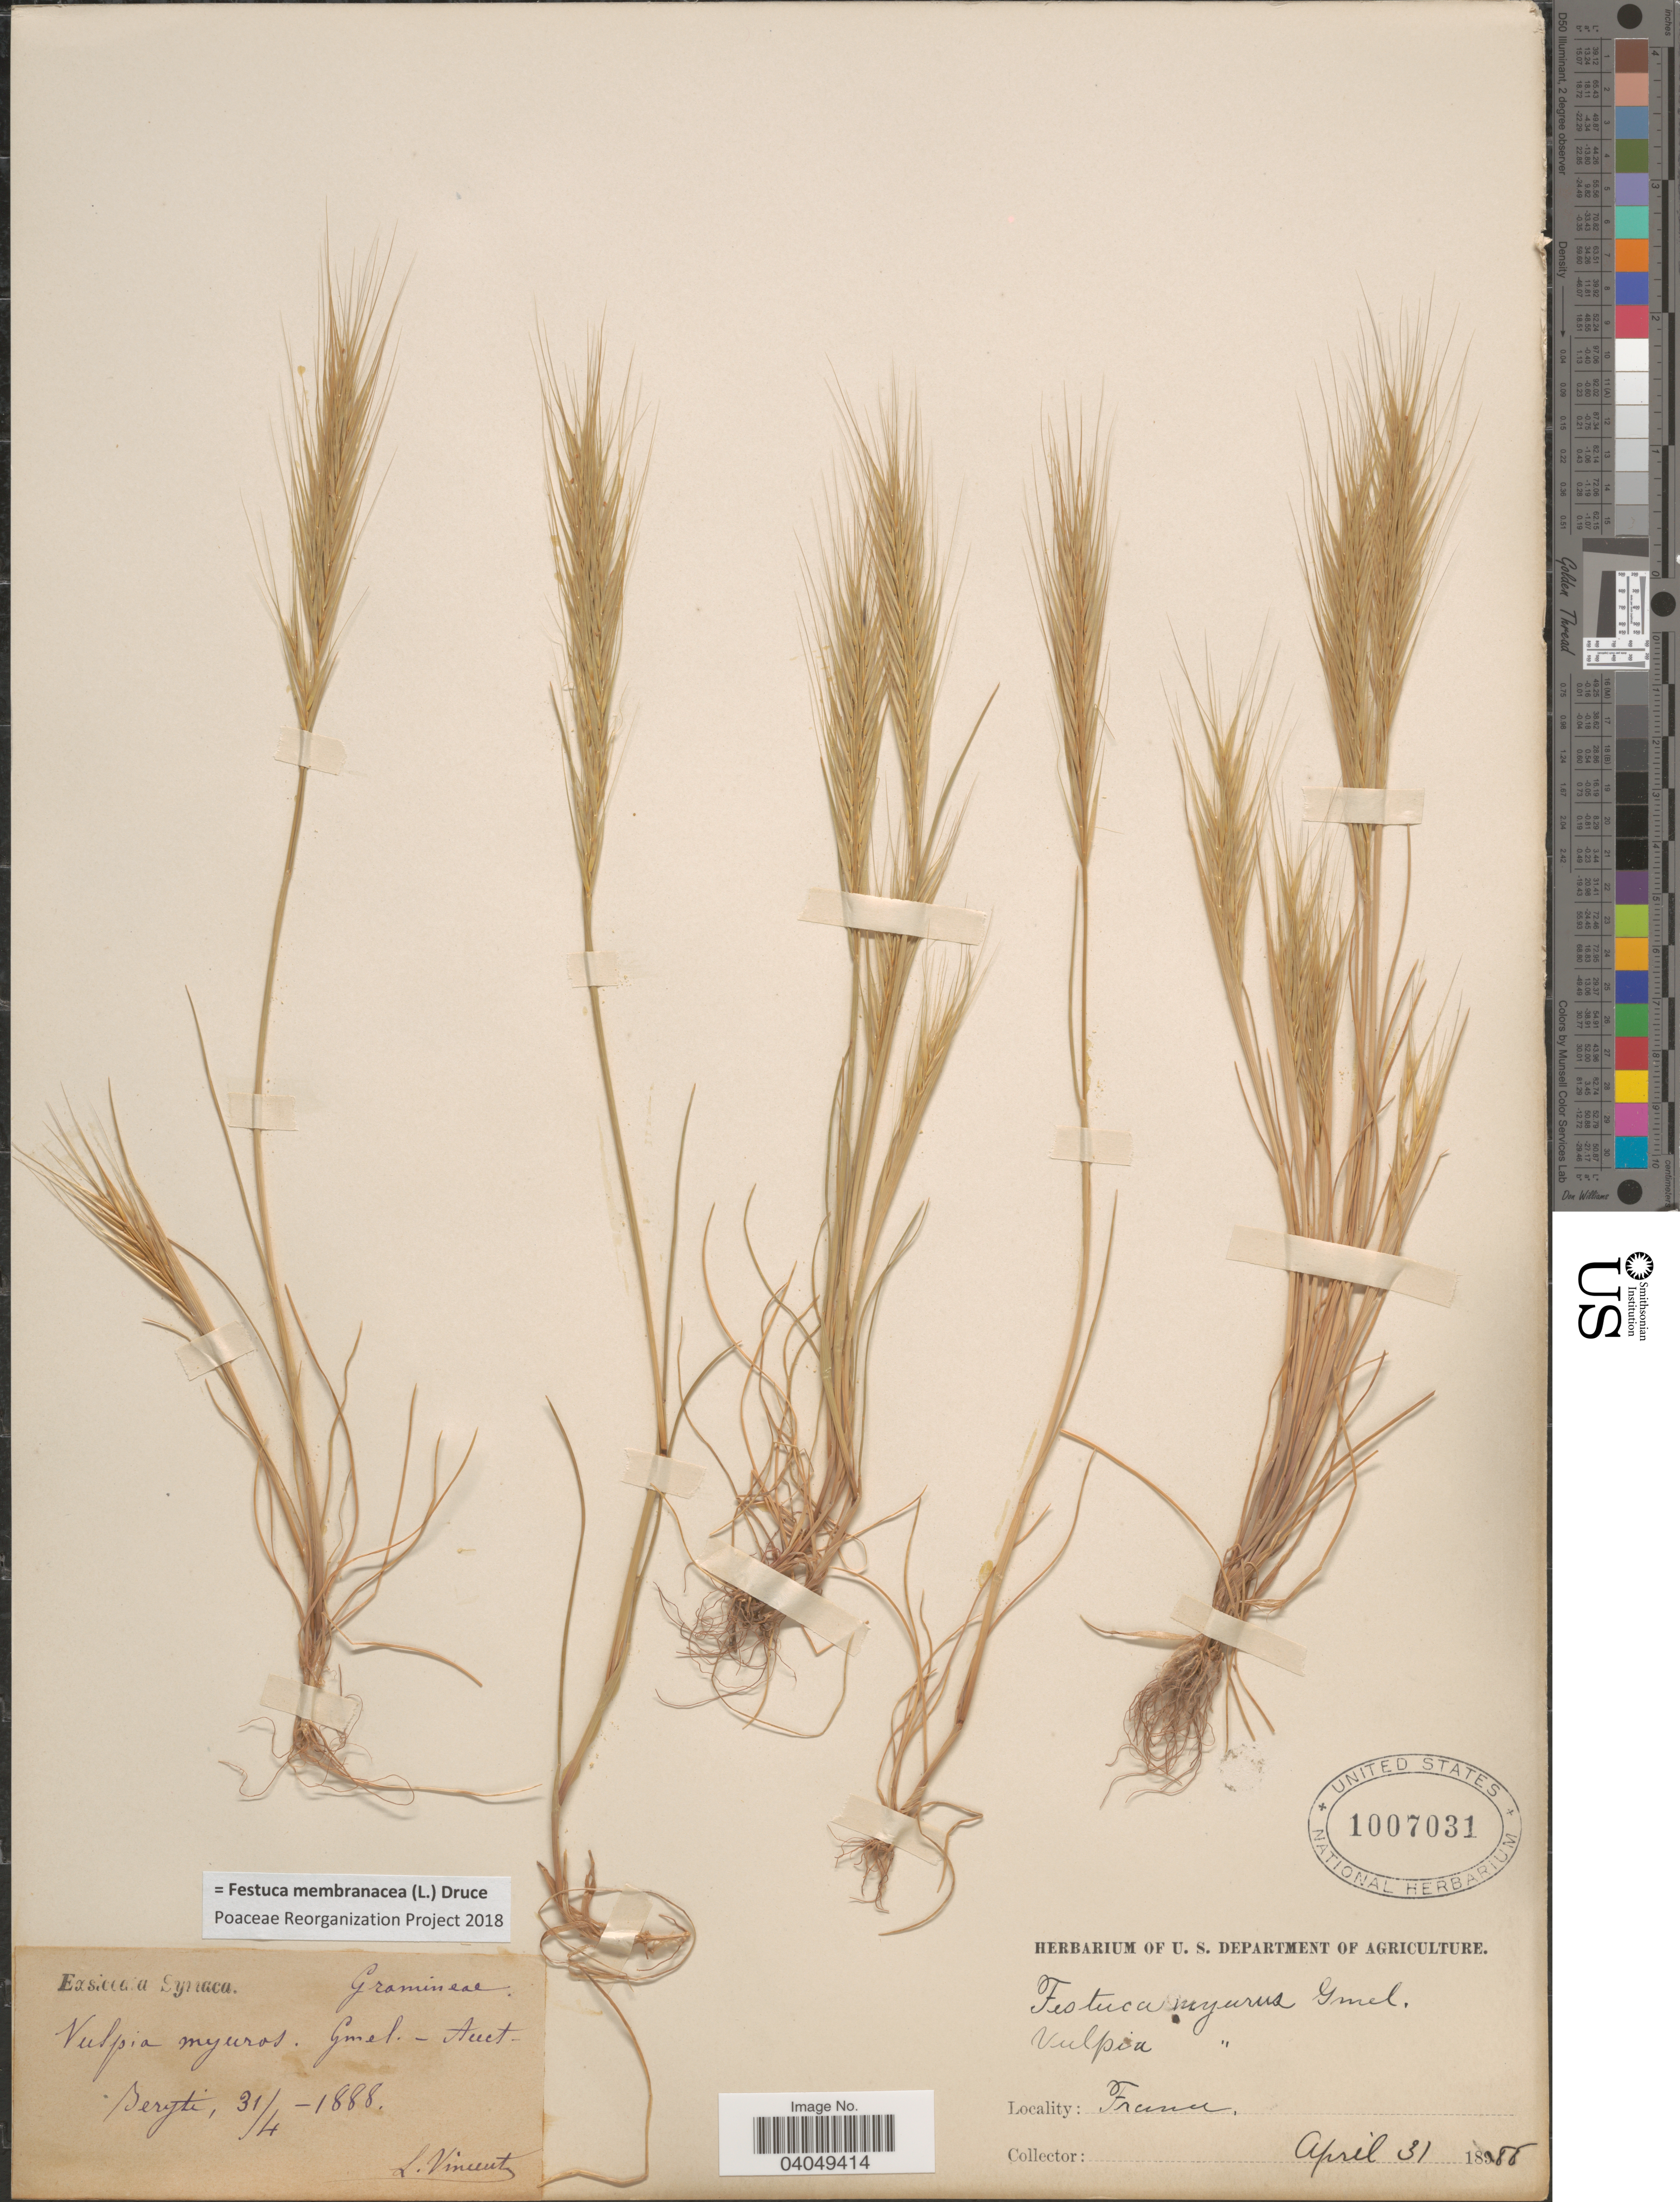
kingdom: Plantae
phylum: Tracheophyta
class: Liliopsida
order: Poales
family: Poaceae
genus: Festuca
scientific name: Festuca membranacea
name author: Kit.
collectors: L. Vincent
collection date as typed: April 31 1888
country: Syria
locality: Syriaca. Beryti.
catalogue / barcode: US 1007031